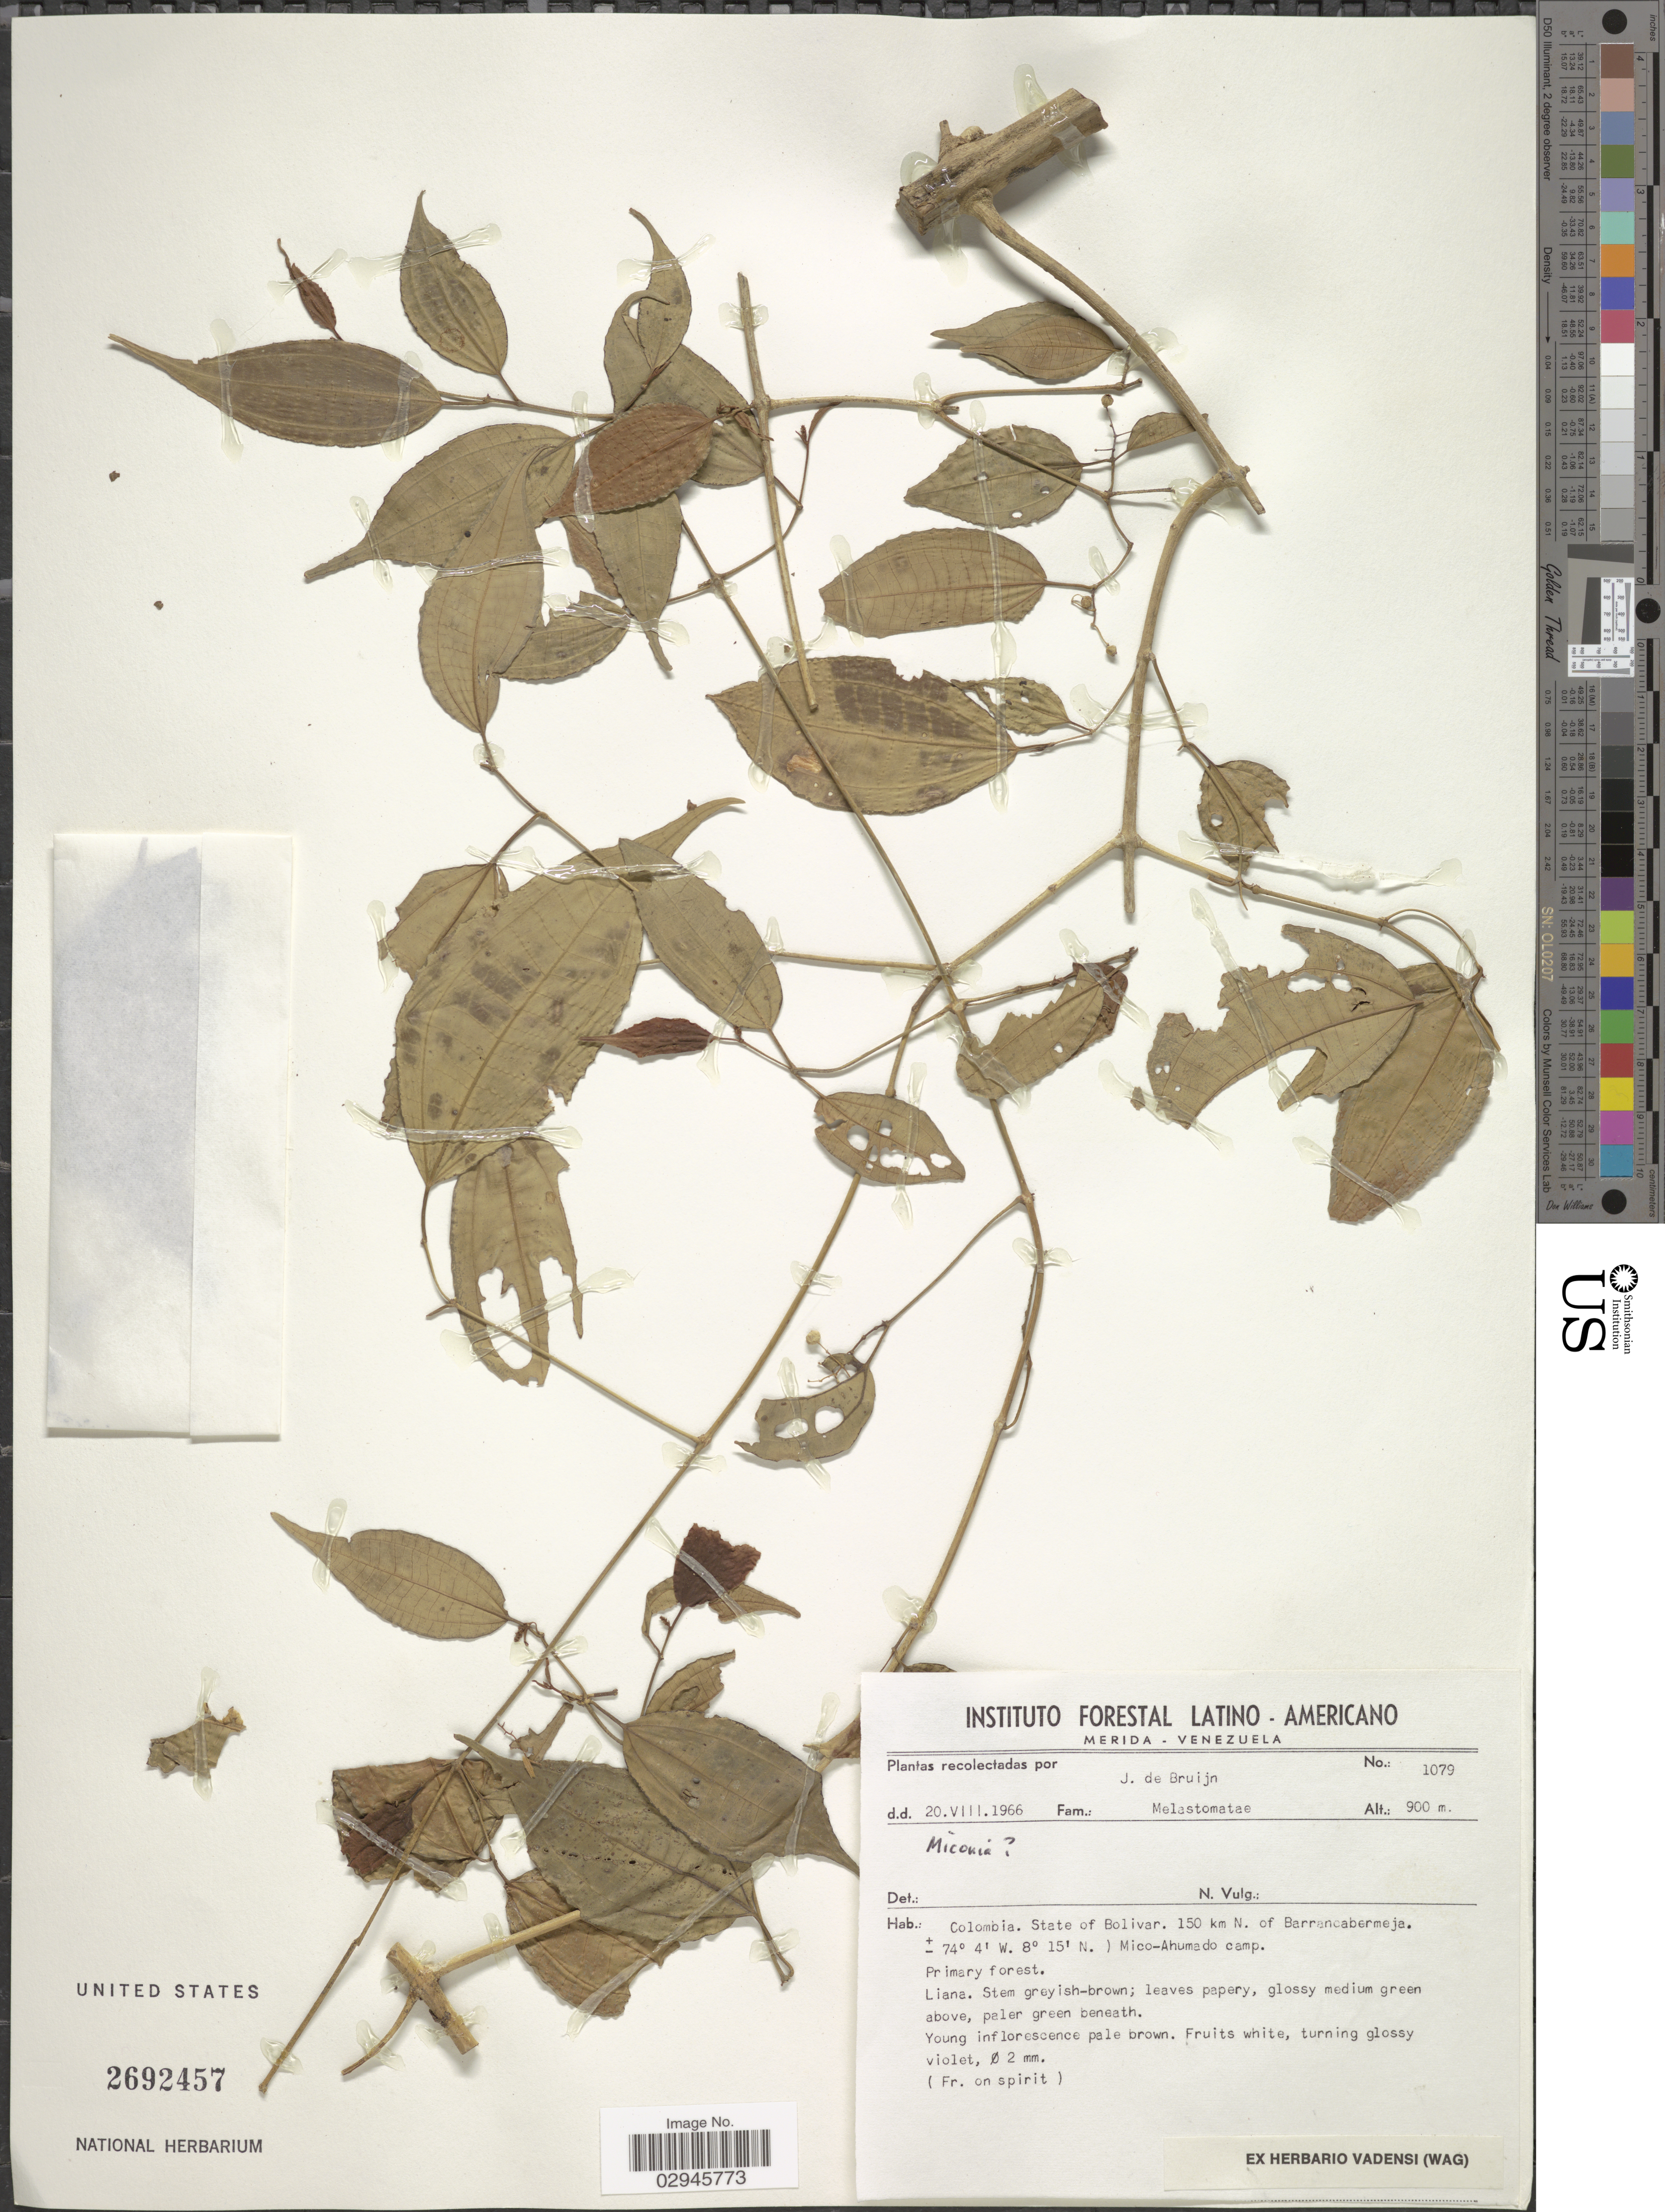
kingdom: Plantae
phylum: Tracheophyta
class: Magnoliopsida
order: Myrtales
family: Melastomataceae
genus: Miconia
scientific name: Miconia sp.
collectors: J. Bruijn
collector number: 1079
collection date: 1966-08-20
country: Colombia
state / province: Bolívar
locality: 150 km N. of Barrancabermeja. Mico-Ahumado camp.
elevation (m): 900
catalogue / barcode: US 2692457